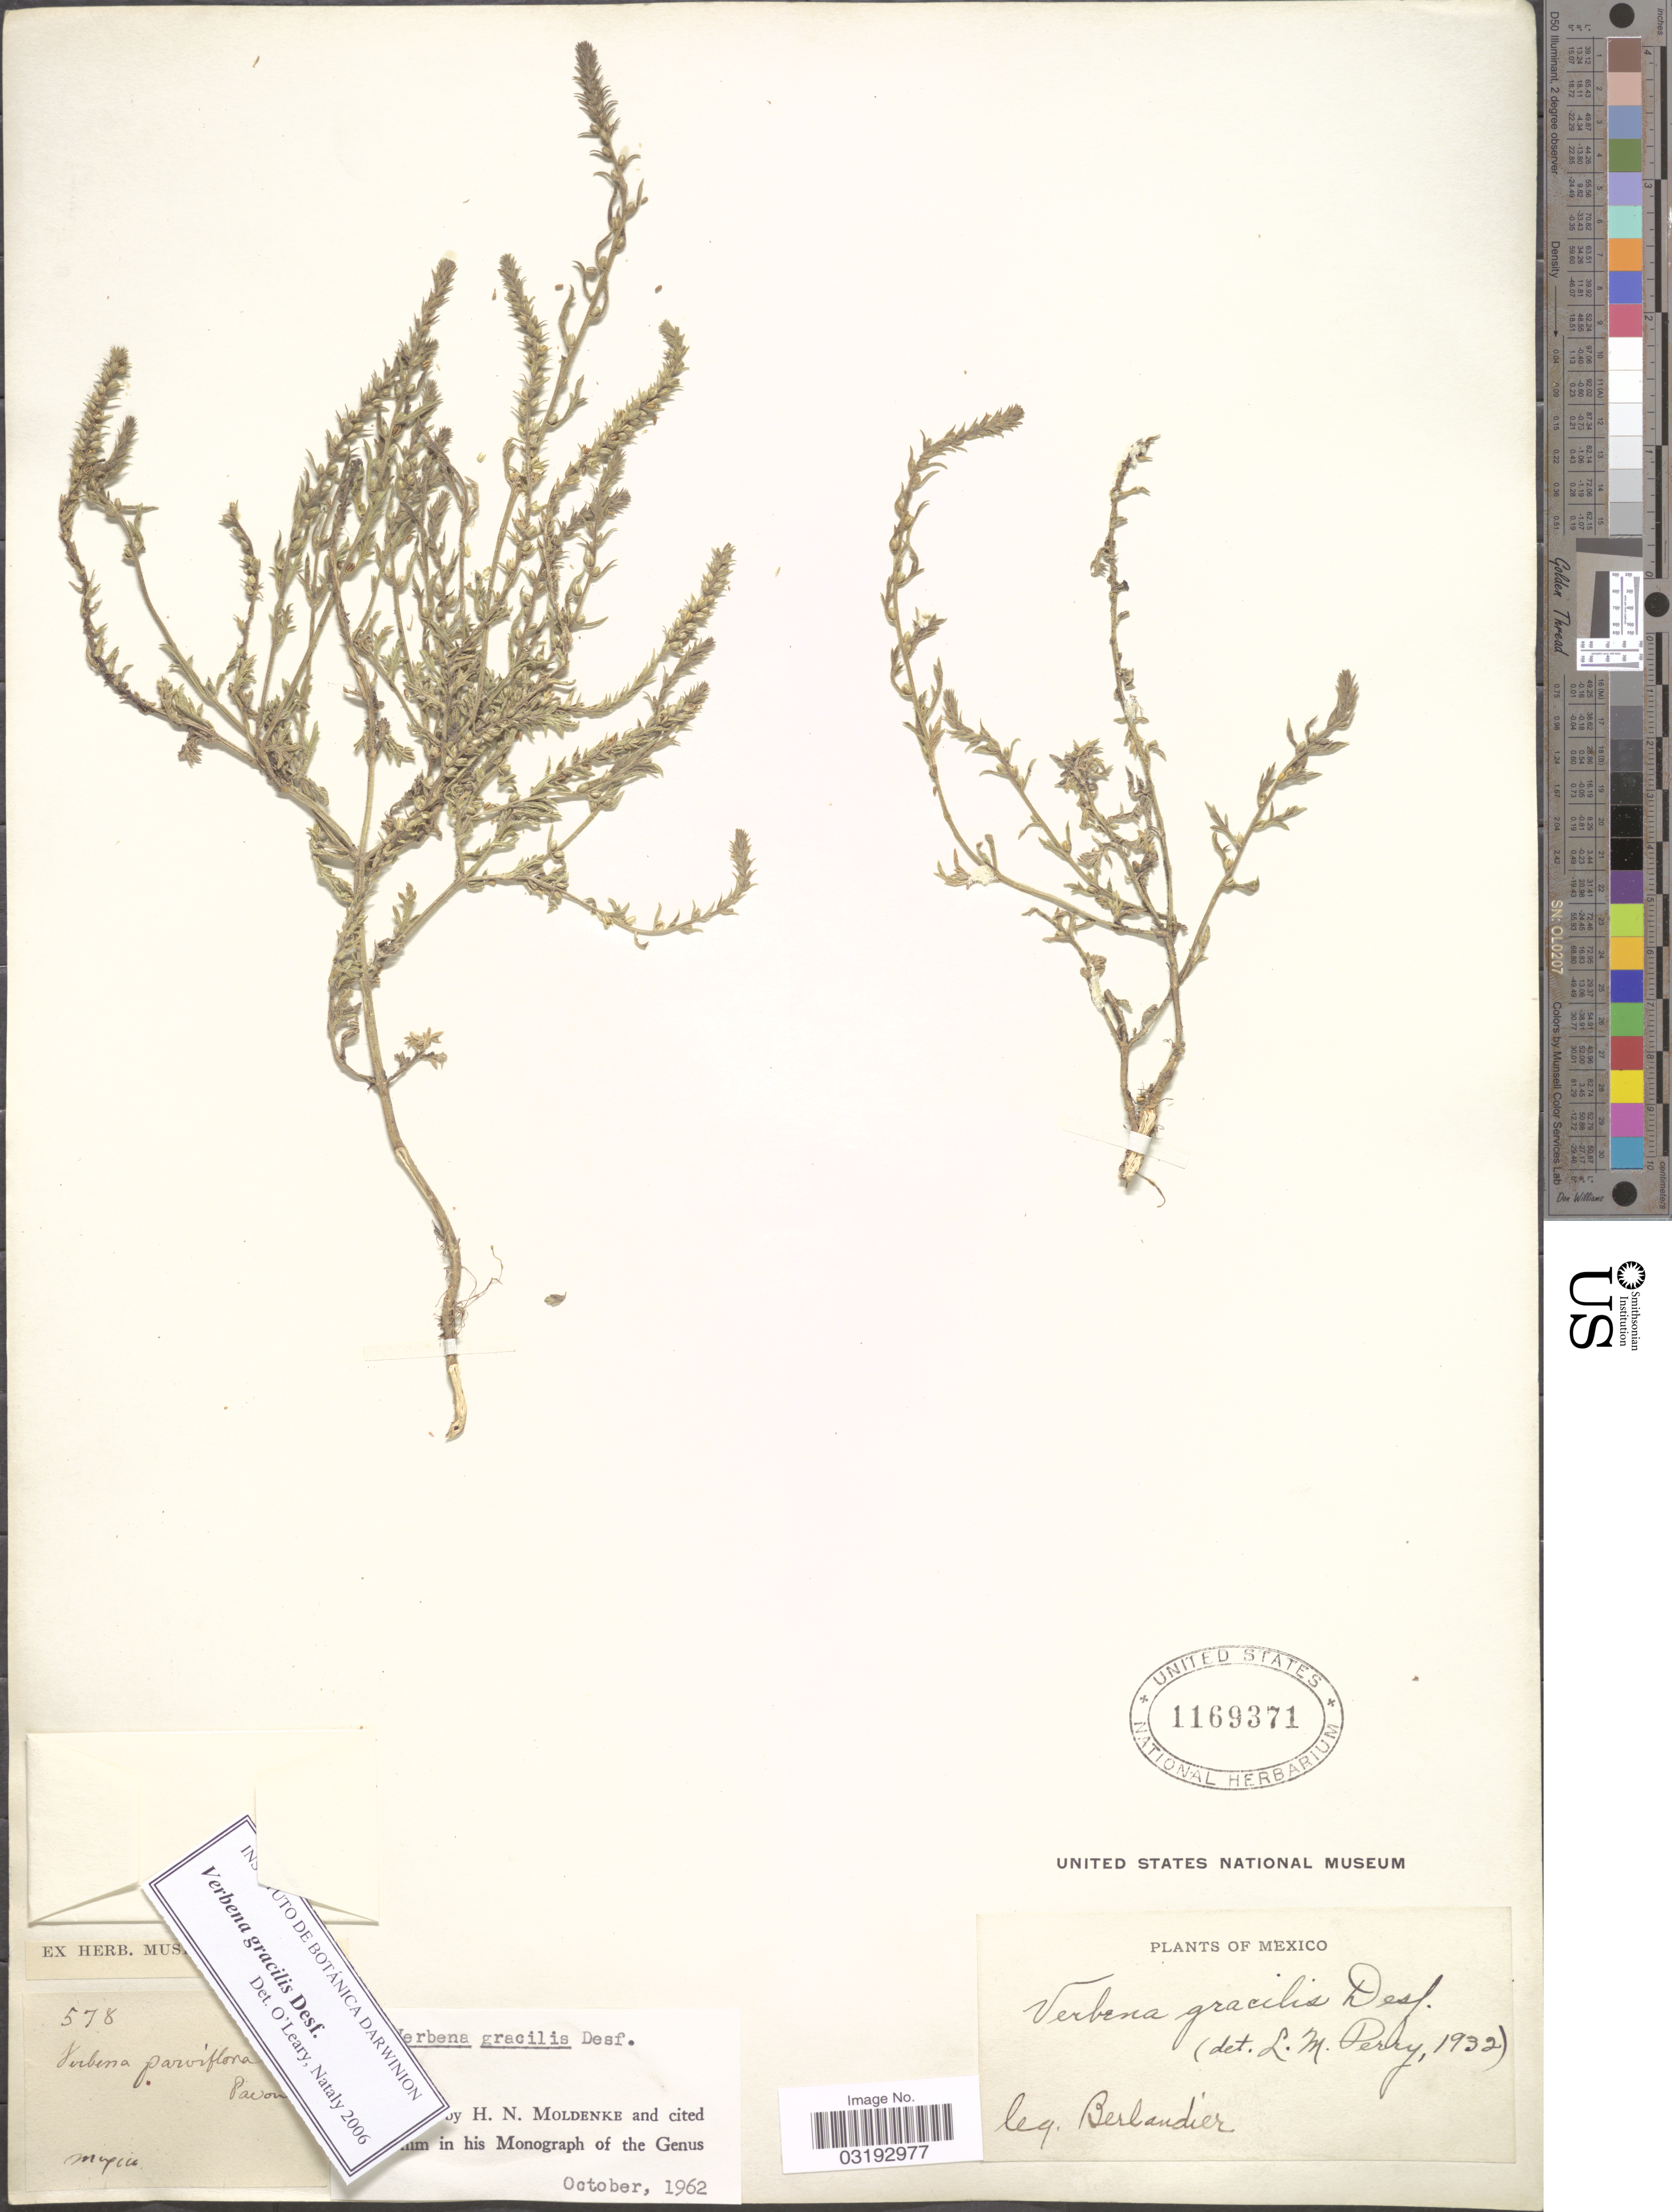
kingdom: Plantae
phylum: Tracheophyta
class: Magnoliopsida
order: Lamiales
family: Verbenaceae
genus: Verbena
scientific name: Verbena gracilis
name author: Desf.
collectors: J. L. Berlandier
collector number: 578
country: Mexico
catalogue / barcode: US 1169371